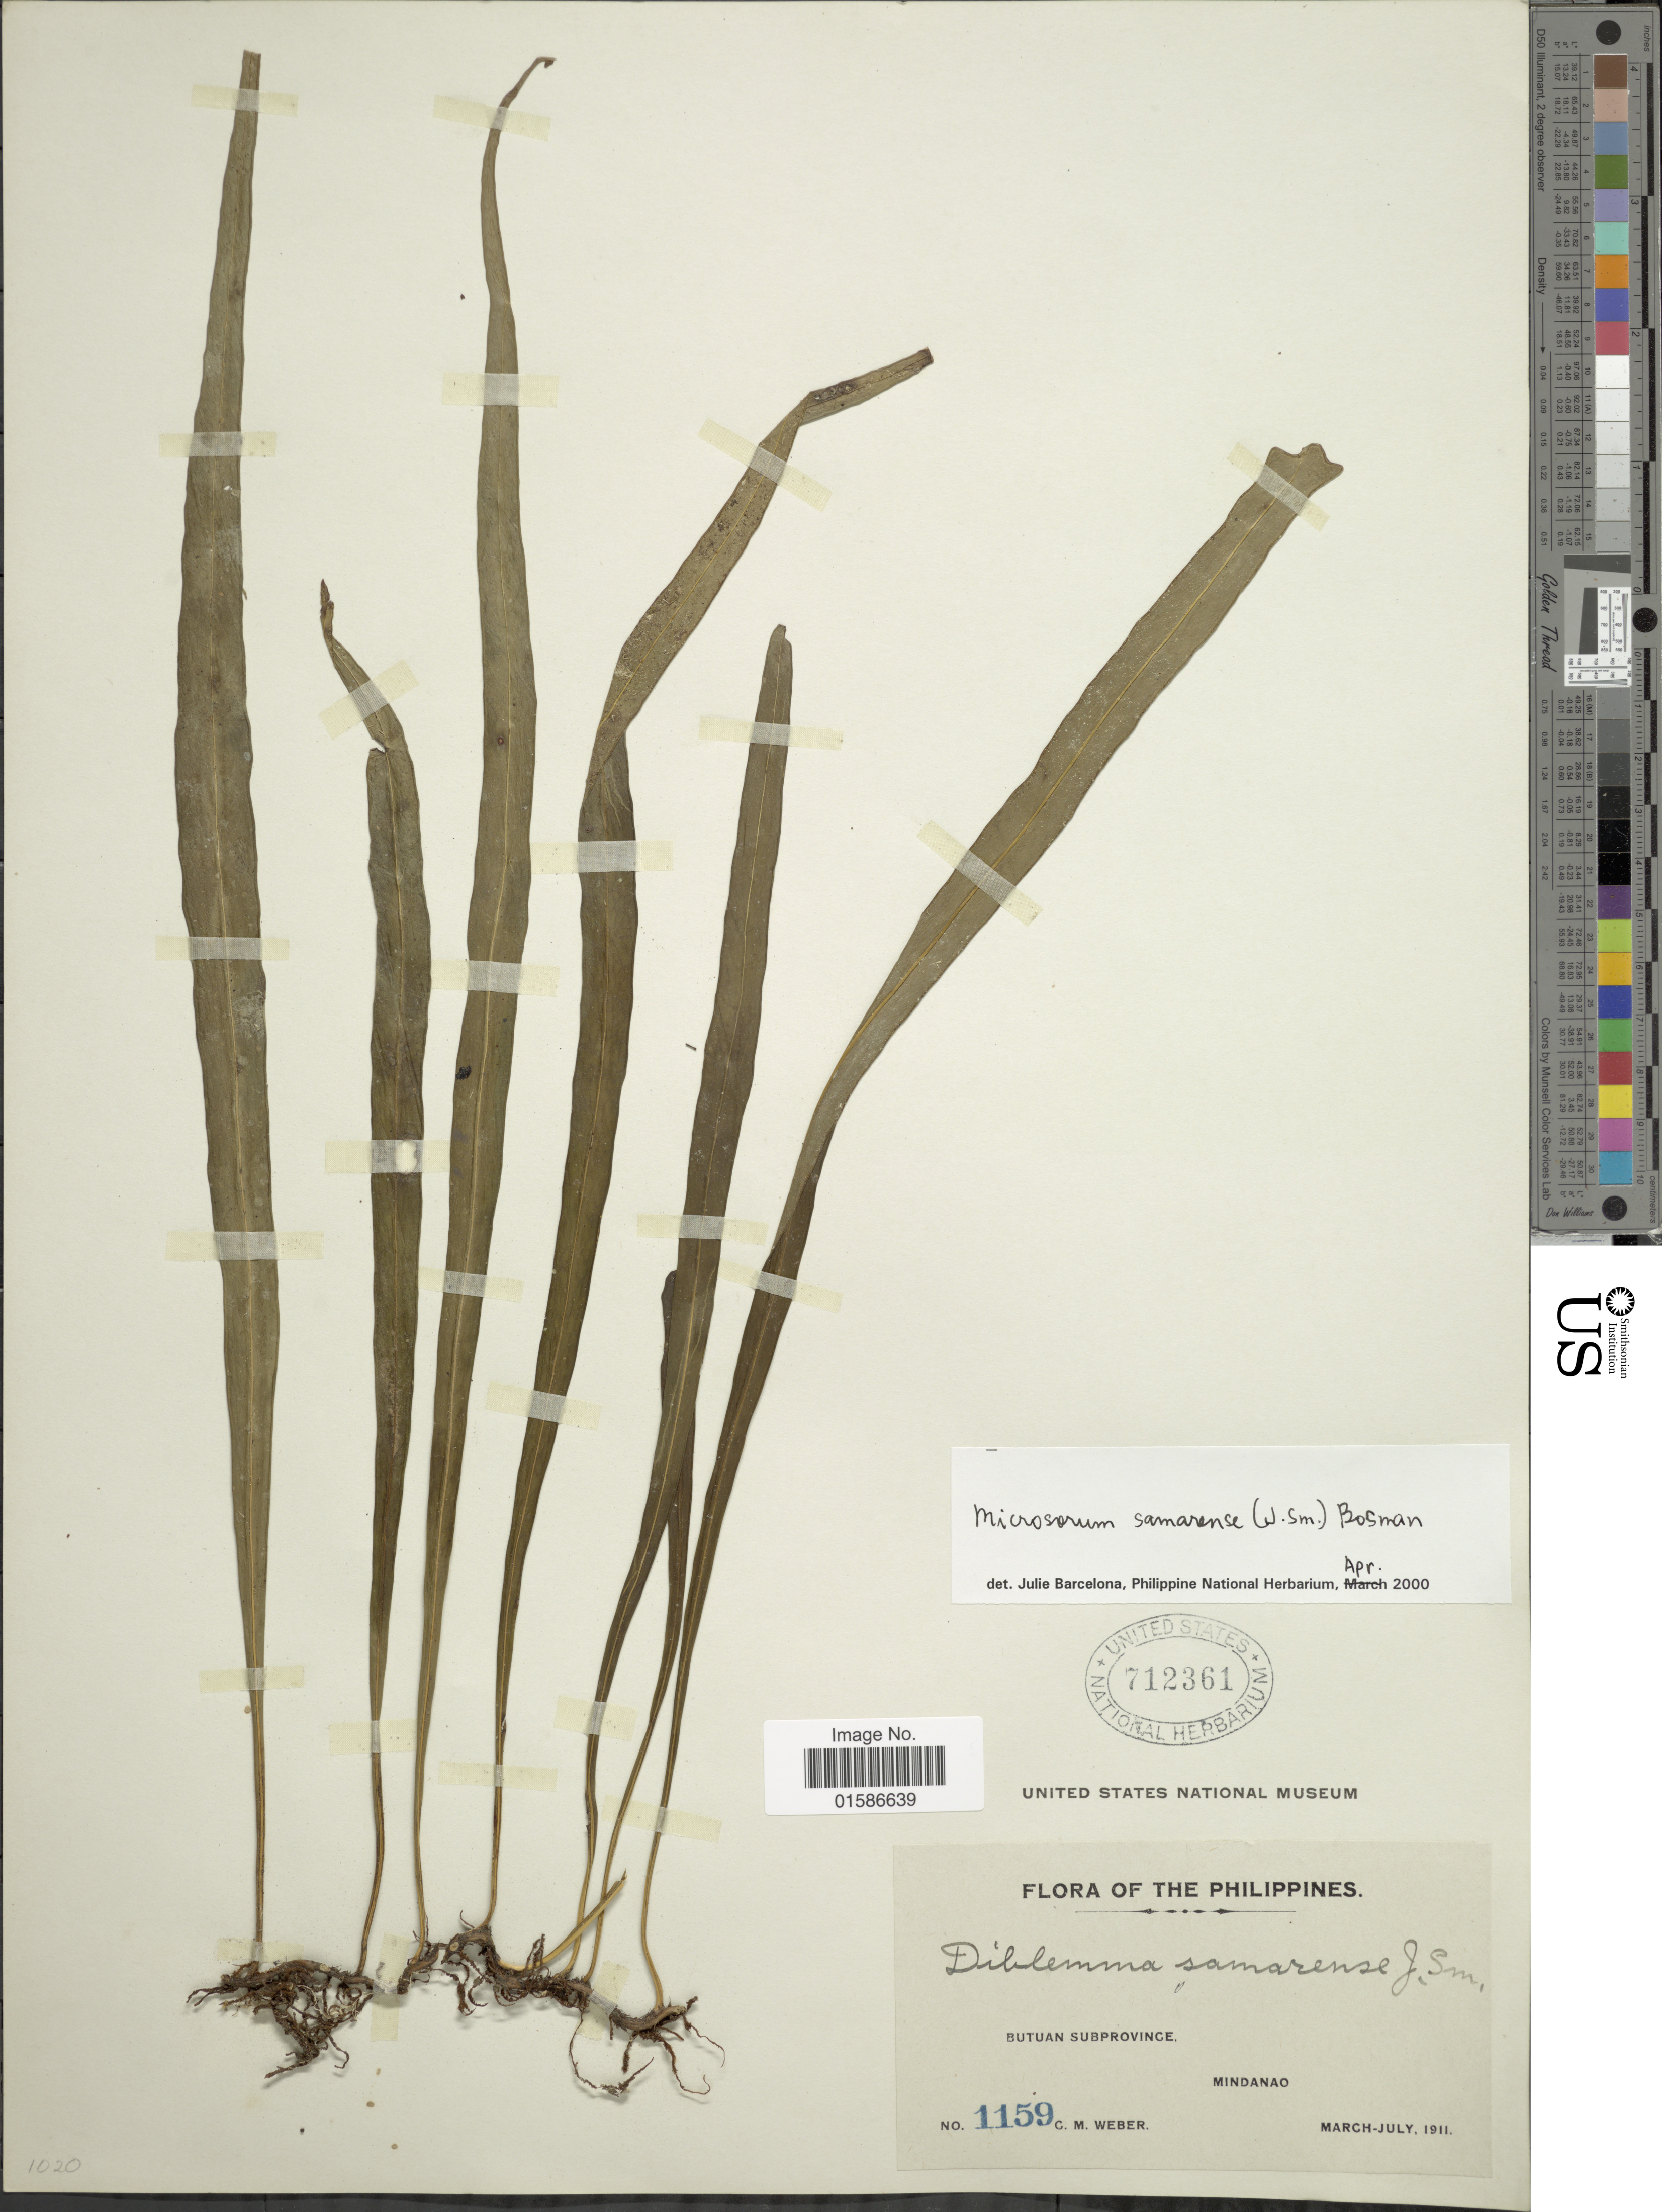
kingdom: Plantae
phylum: Tracheophyta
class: Polypodiopsida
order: Polypodiales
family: Polypodiaceae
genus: Microsorum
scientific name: Microsorum samarense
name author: (J. Sm.) Bosman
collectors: C. M. Weber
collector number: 1159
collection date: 1911-03/1911-07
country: Philippines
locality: Butuan Subprovince, Mindanao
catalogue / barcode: US 712361